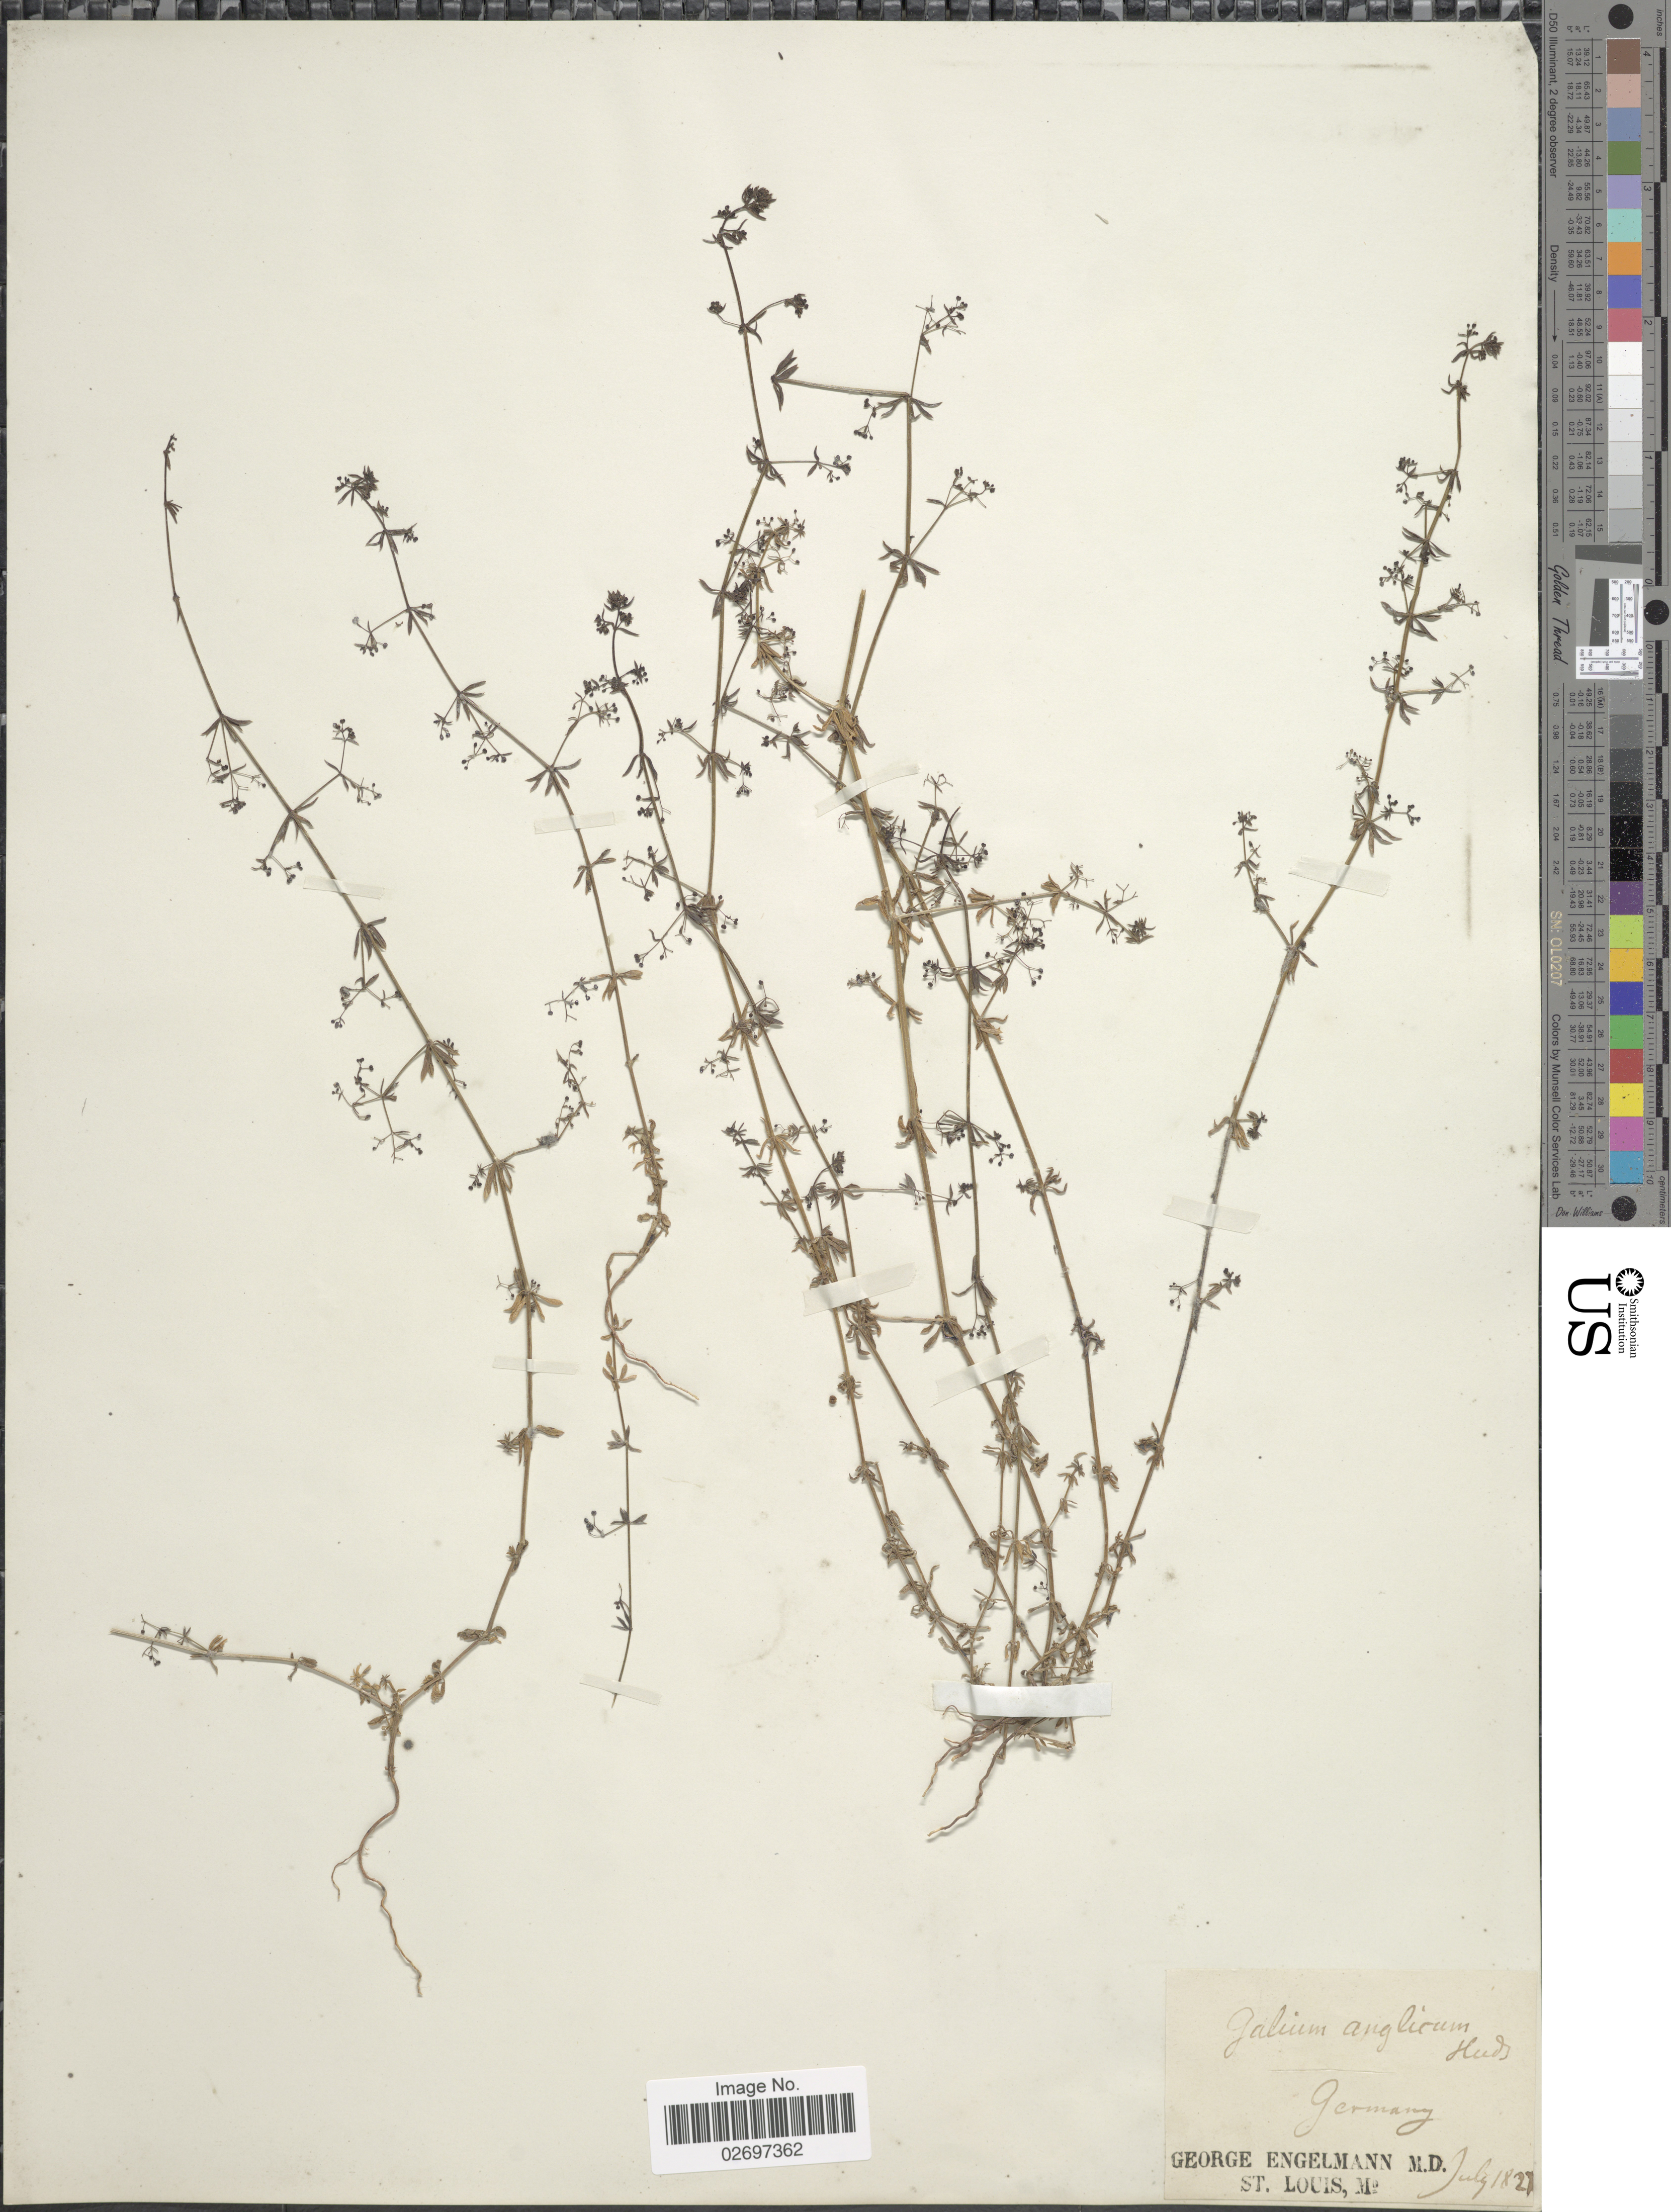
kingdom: Plantae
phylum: Tracheophyta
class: Magnoliopsida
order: Gentianales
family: Rubiaceae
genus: Galium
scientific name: Galium parisiense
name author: L.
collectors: G. Engelmann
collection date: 1827-07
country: Germany